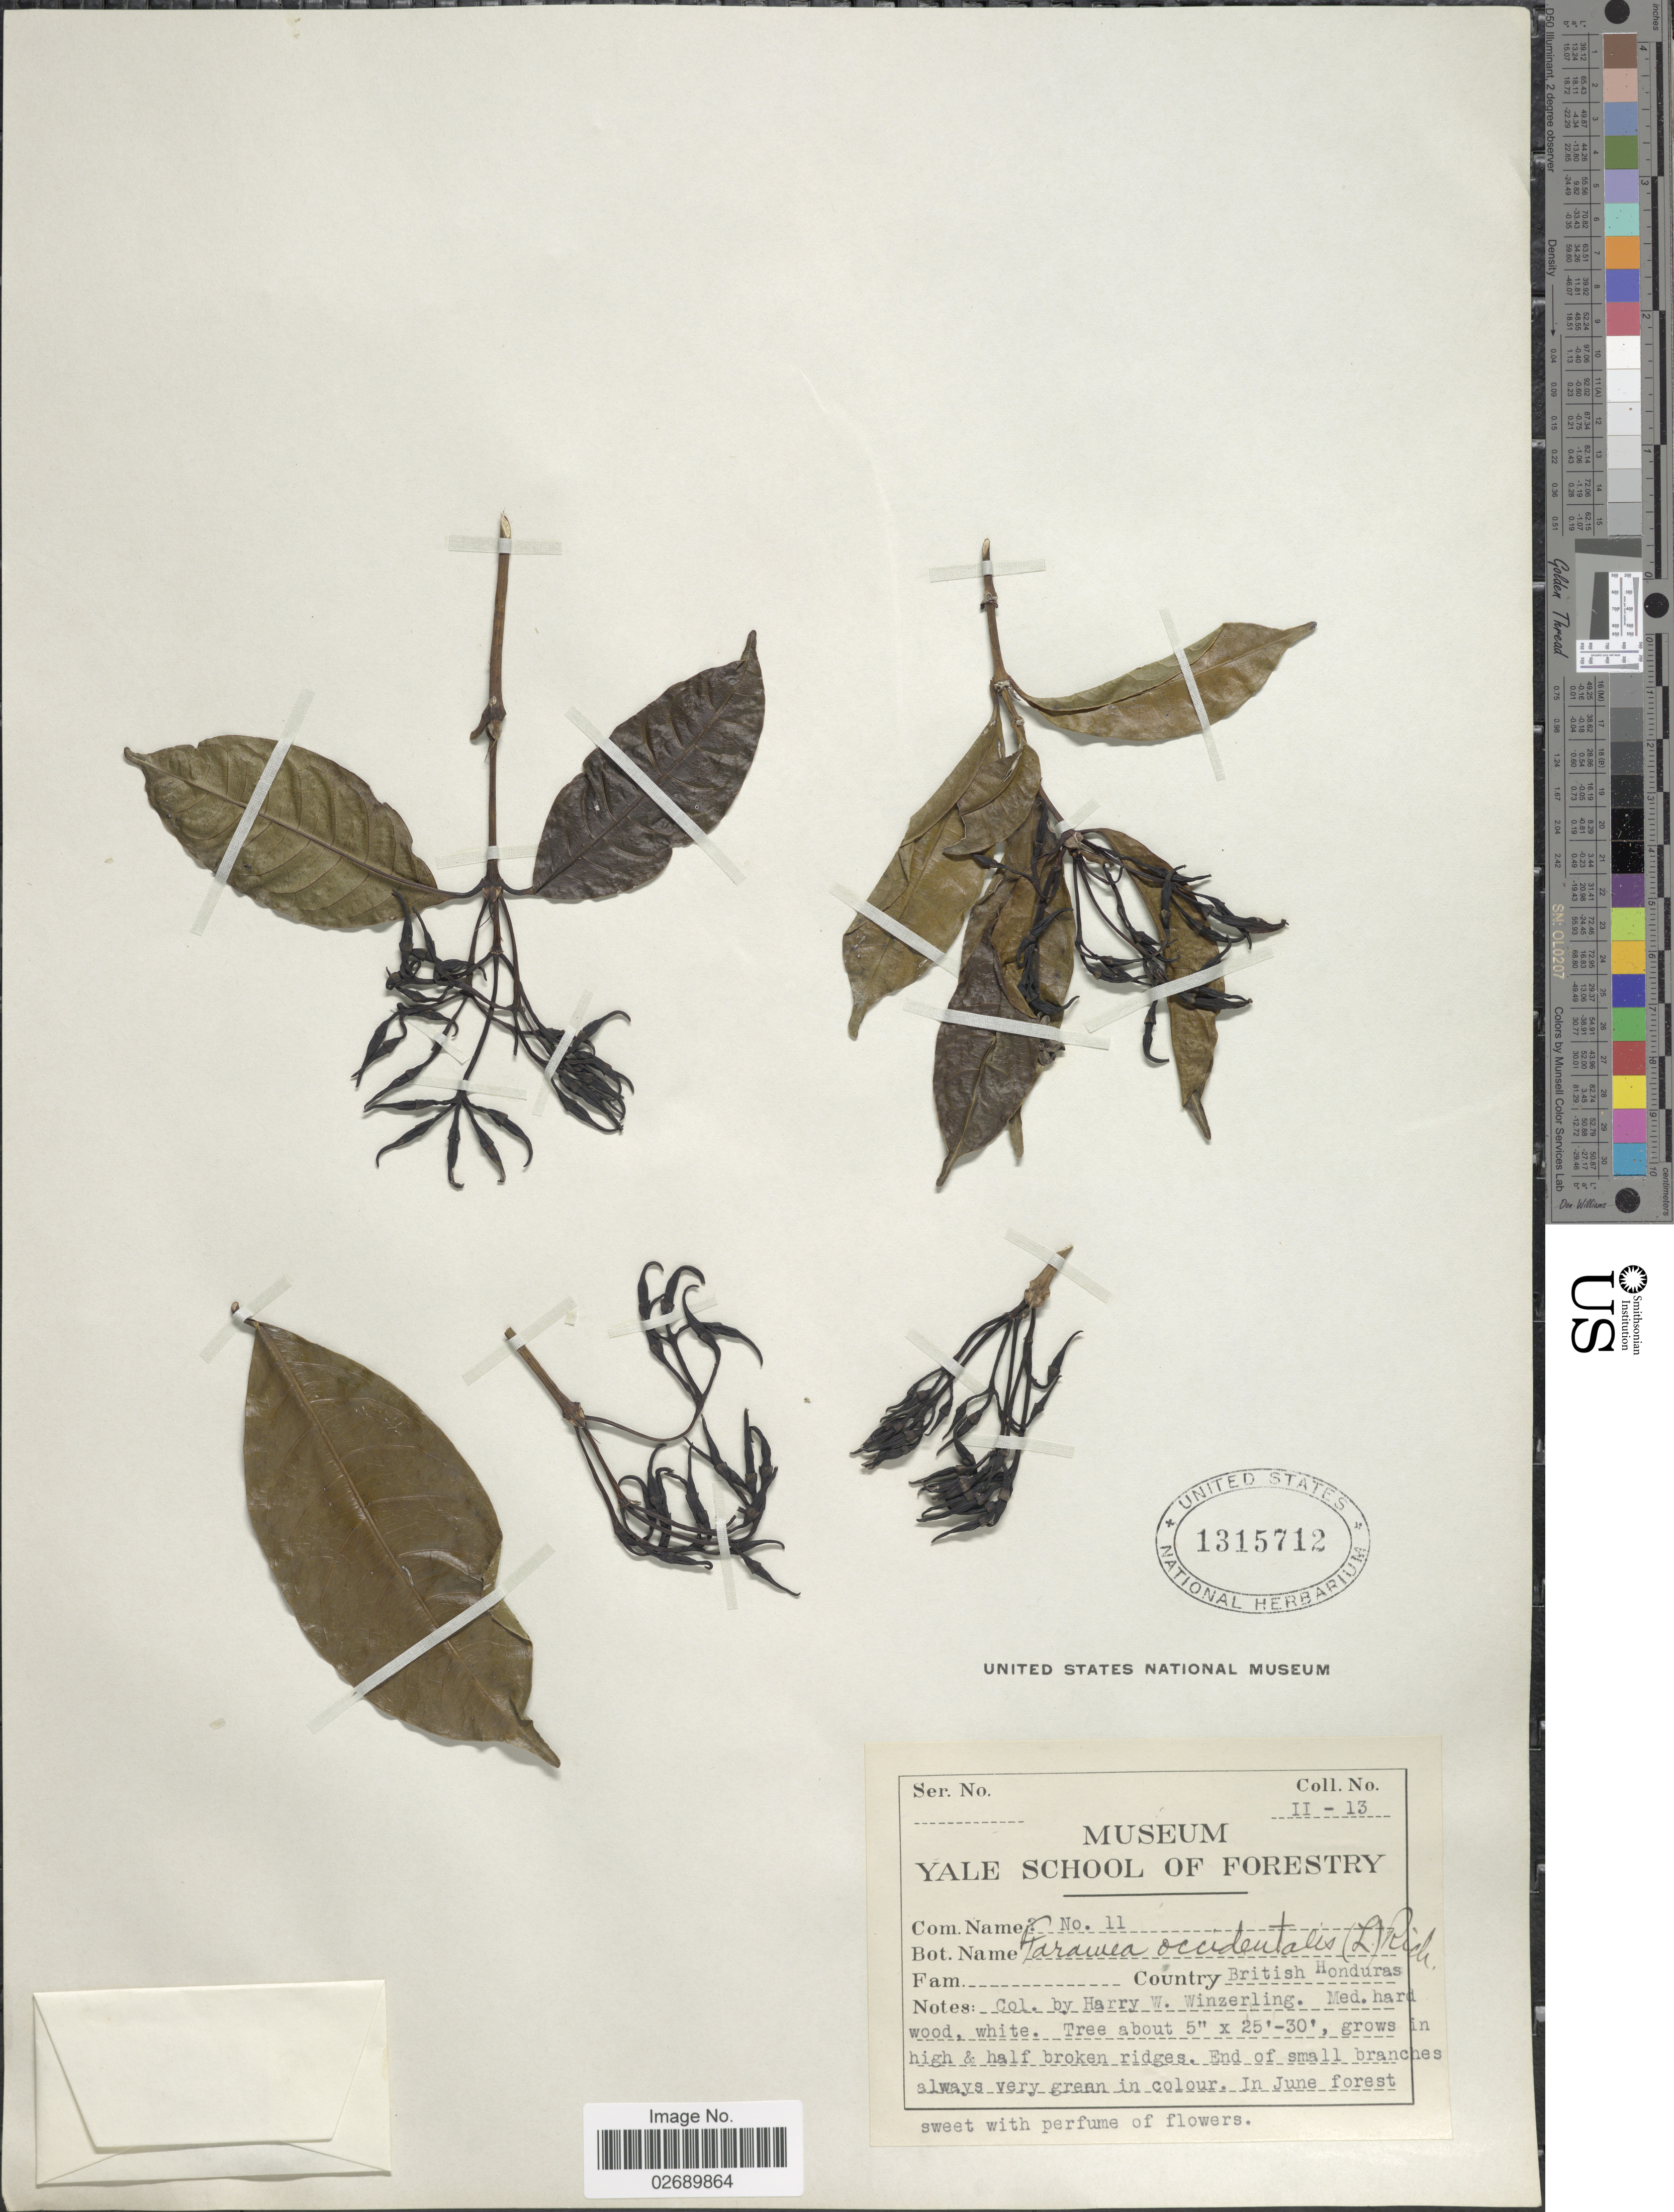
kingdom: Plantae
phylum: Tracheophyta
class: Magnoliopsida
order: Gentianales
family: Rubiaceae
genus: Faramea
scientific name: Faramea occidentalis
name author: (L.) A. Rich.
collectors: H. Winzerling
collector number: II-13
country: Belize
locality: British Honduras.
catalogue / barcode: US 1315712